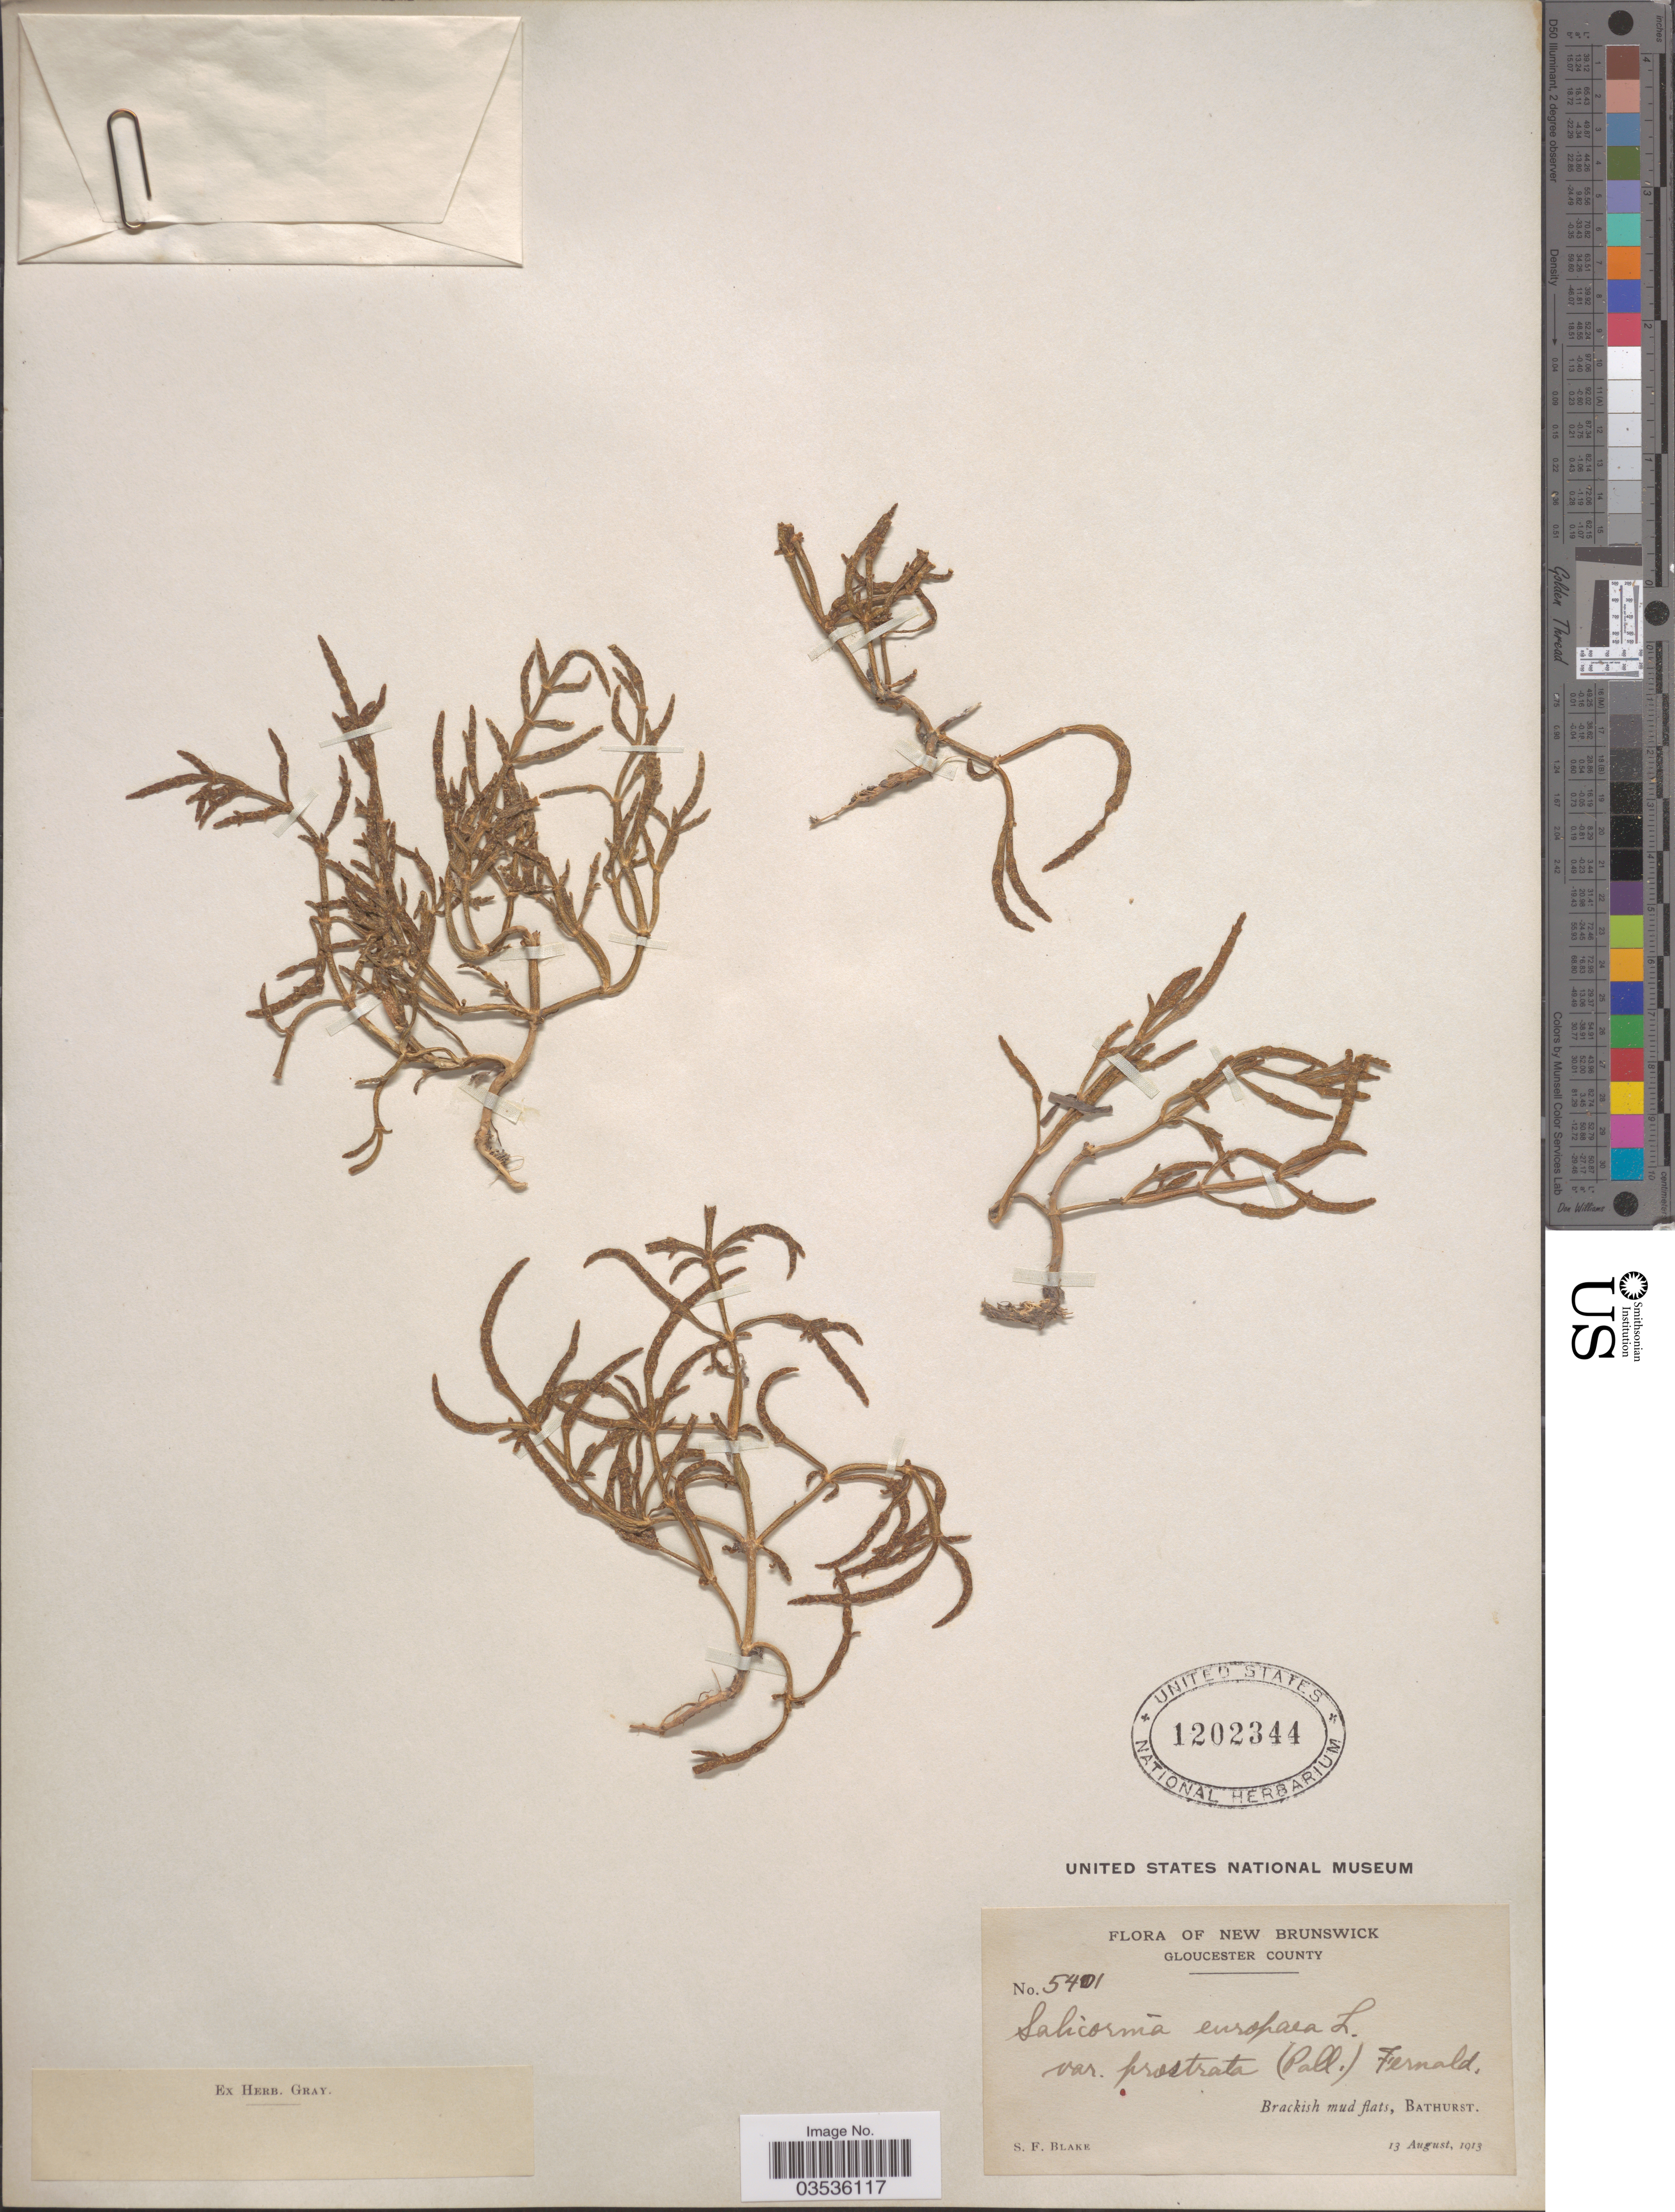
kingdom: Plantae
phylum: Tracheophyta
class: Magnoliopsida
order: Caryophyllales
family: Amaranthaceae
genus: Salicornia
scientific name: Salicornia europaea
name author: L.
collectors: S. Blake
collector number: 5401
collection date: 1913-08-13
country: Canada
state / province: New Brunswick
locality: Gloucester County. Bathurst.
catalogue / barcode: US 1202344